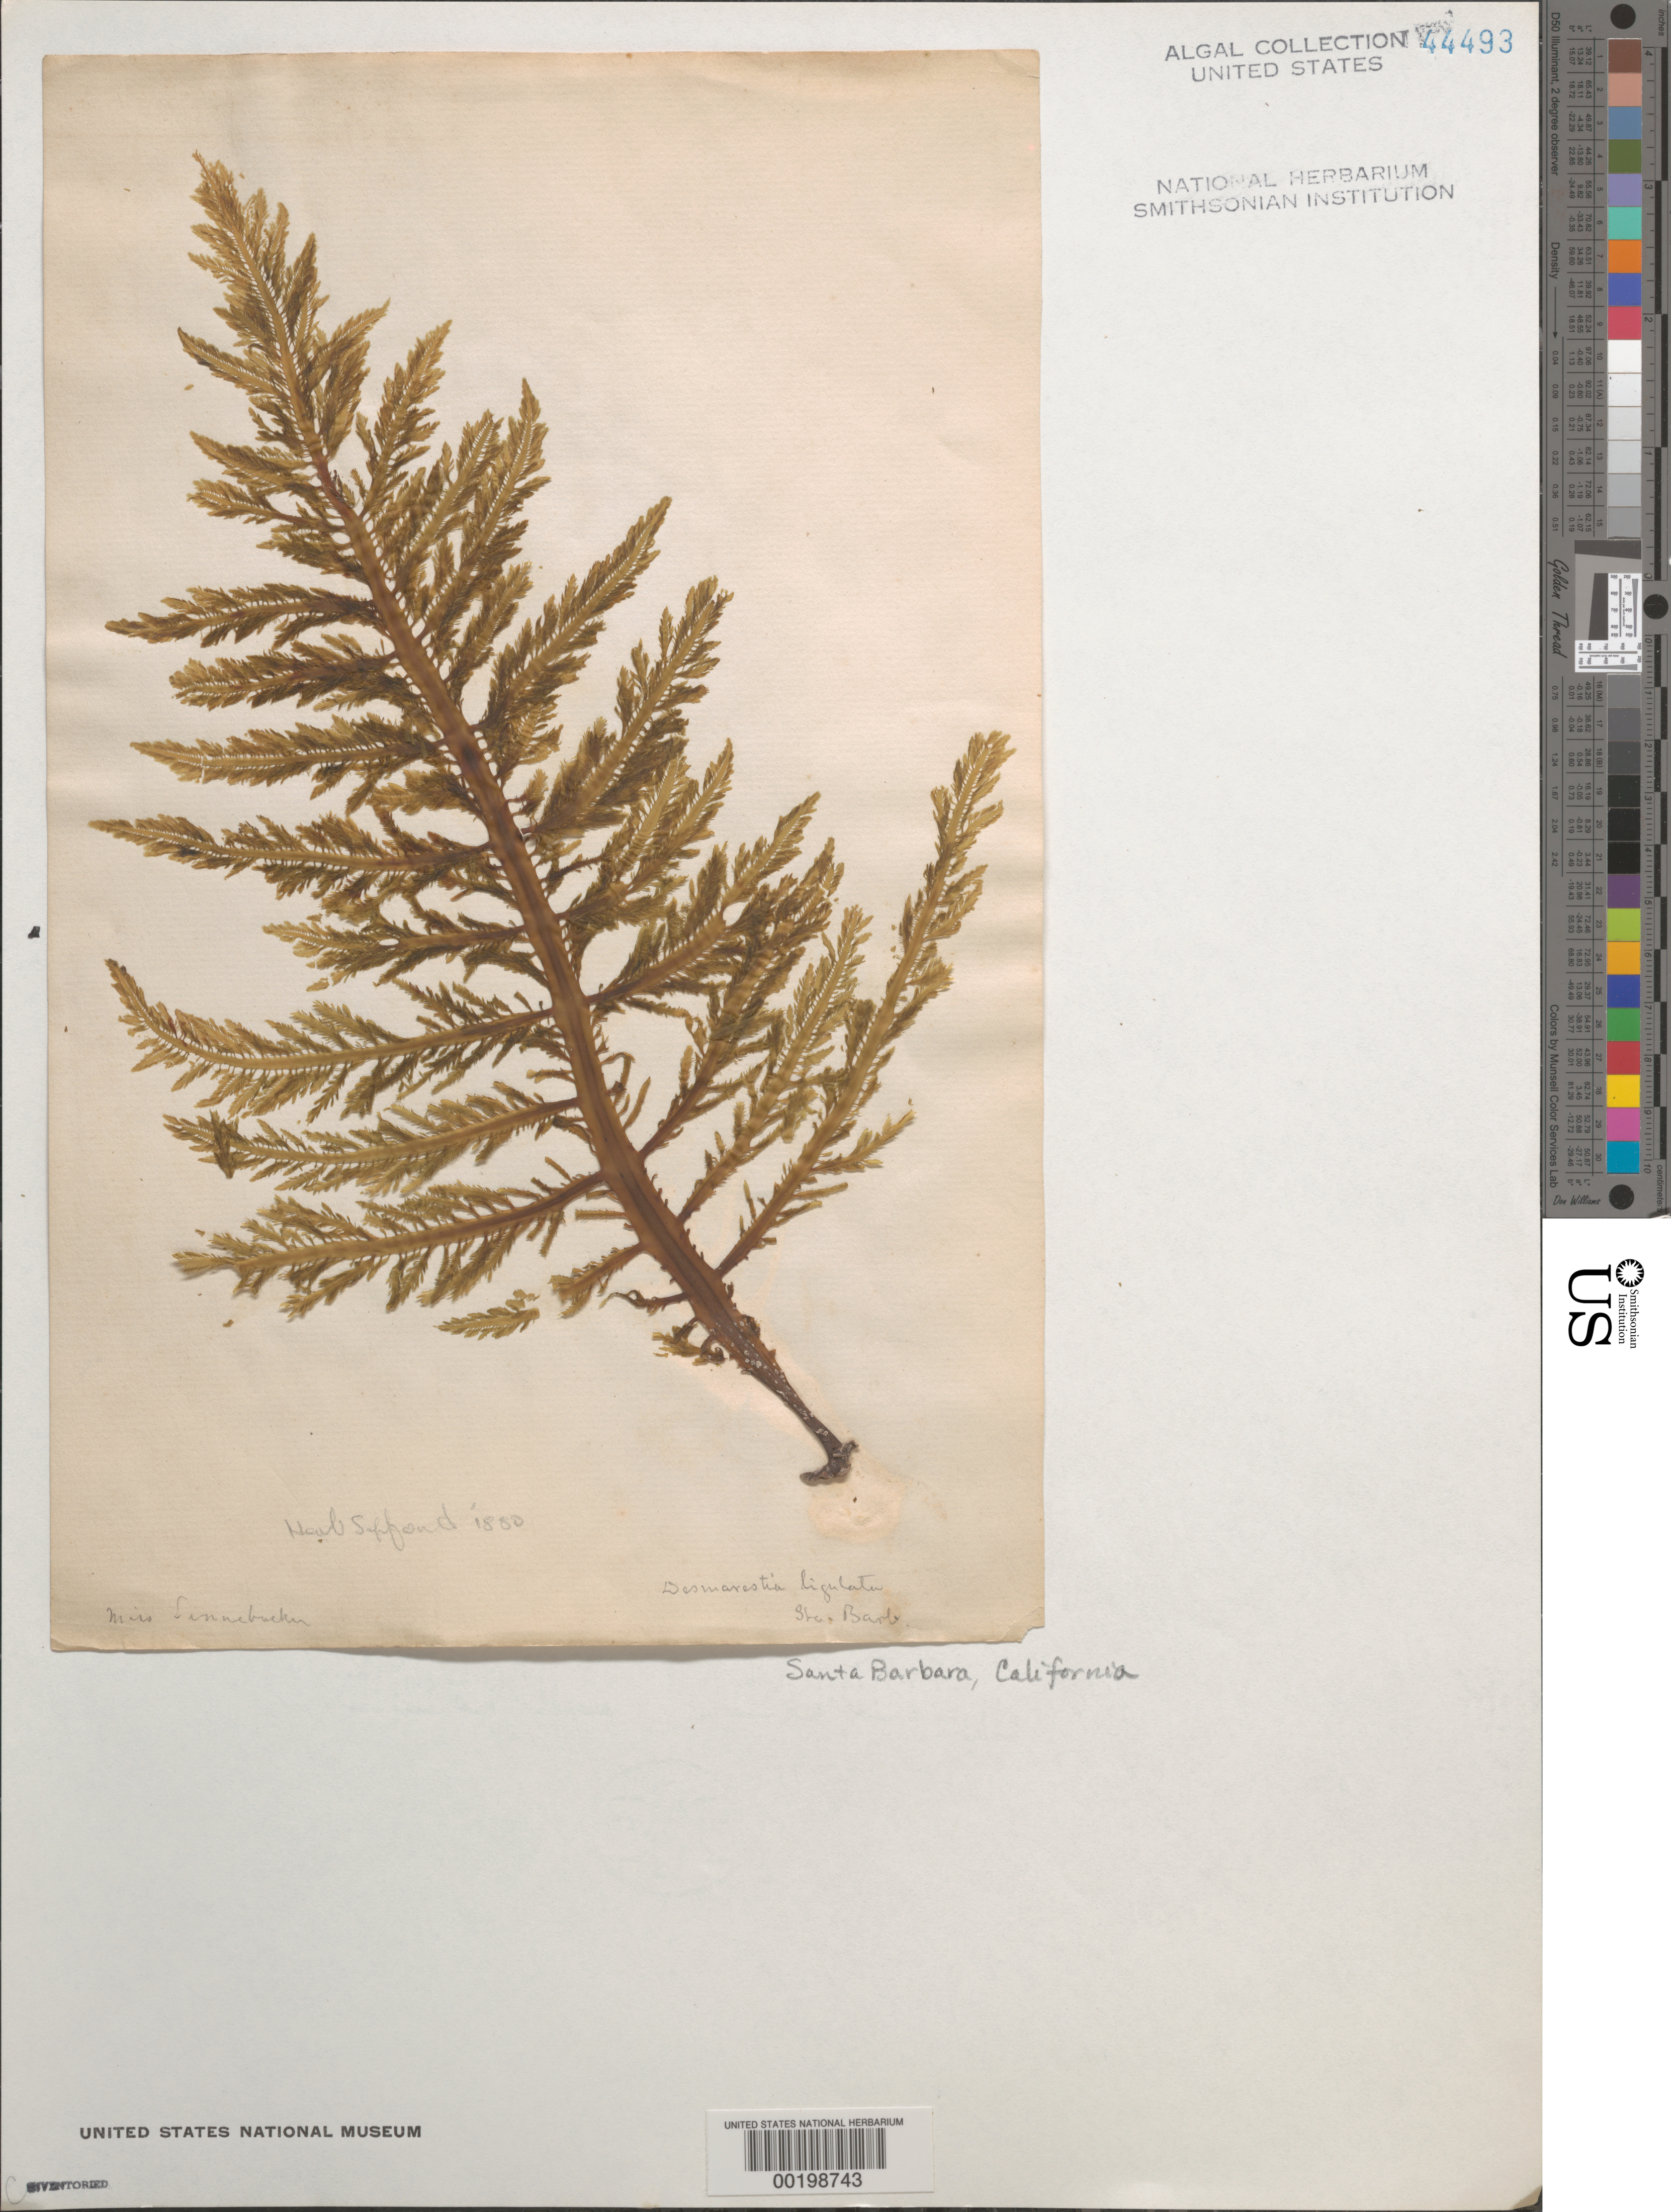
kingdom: Chromista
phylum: Ochrophyta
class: Phaeophyceae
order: Desmarestiales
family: Desmarestiaceae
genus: Desmarestia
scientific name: Desmarestia ligulata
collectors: Linnebacken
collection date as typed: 1880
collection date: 1880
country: United States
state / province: California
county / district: Santa Barbara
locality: Santa Barbara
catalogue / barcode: US 44493